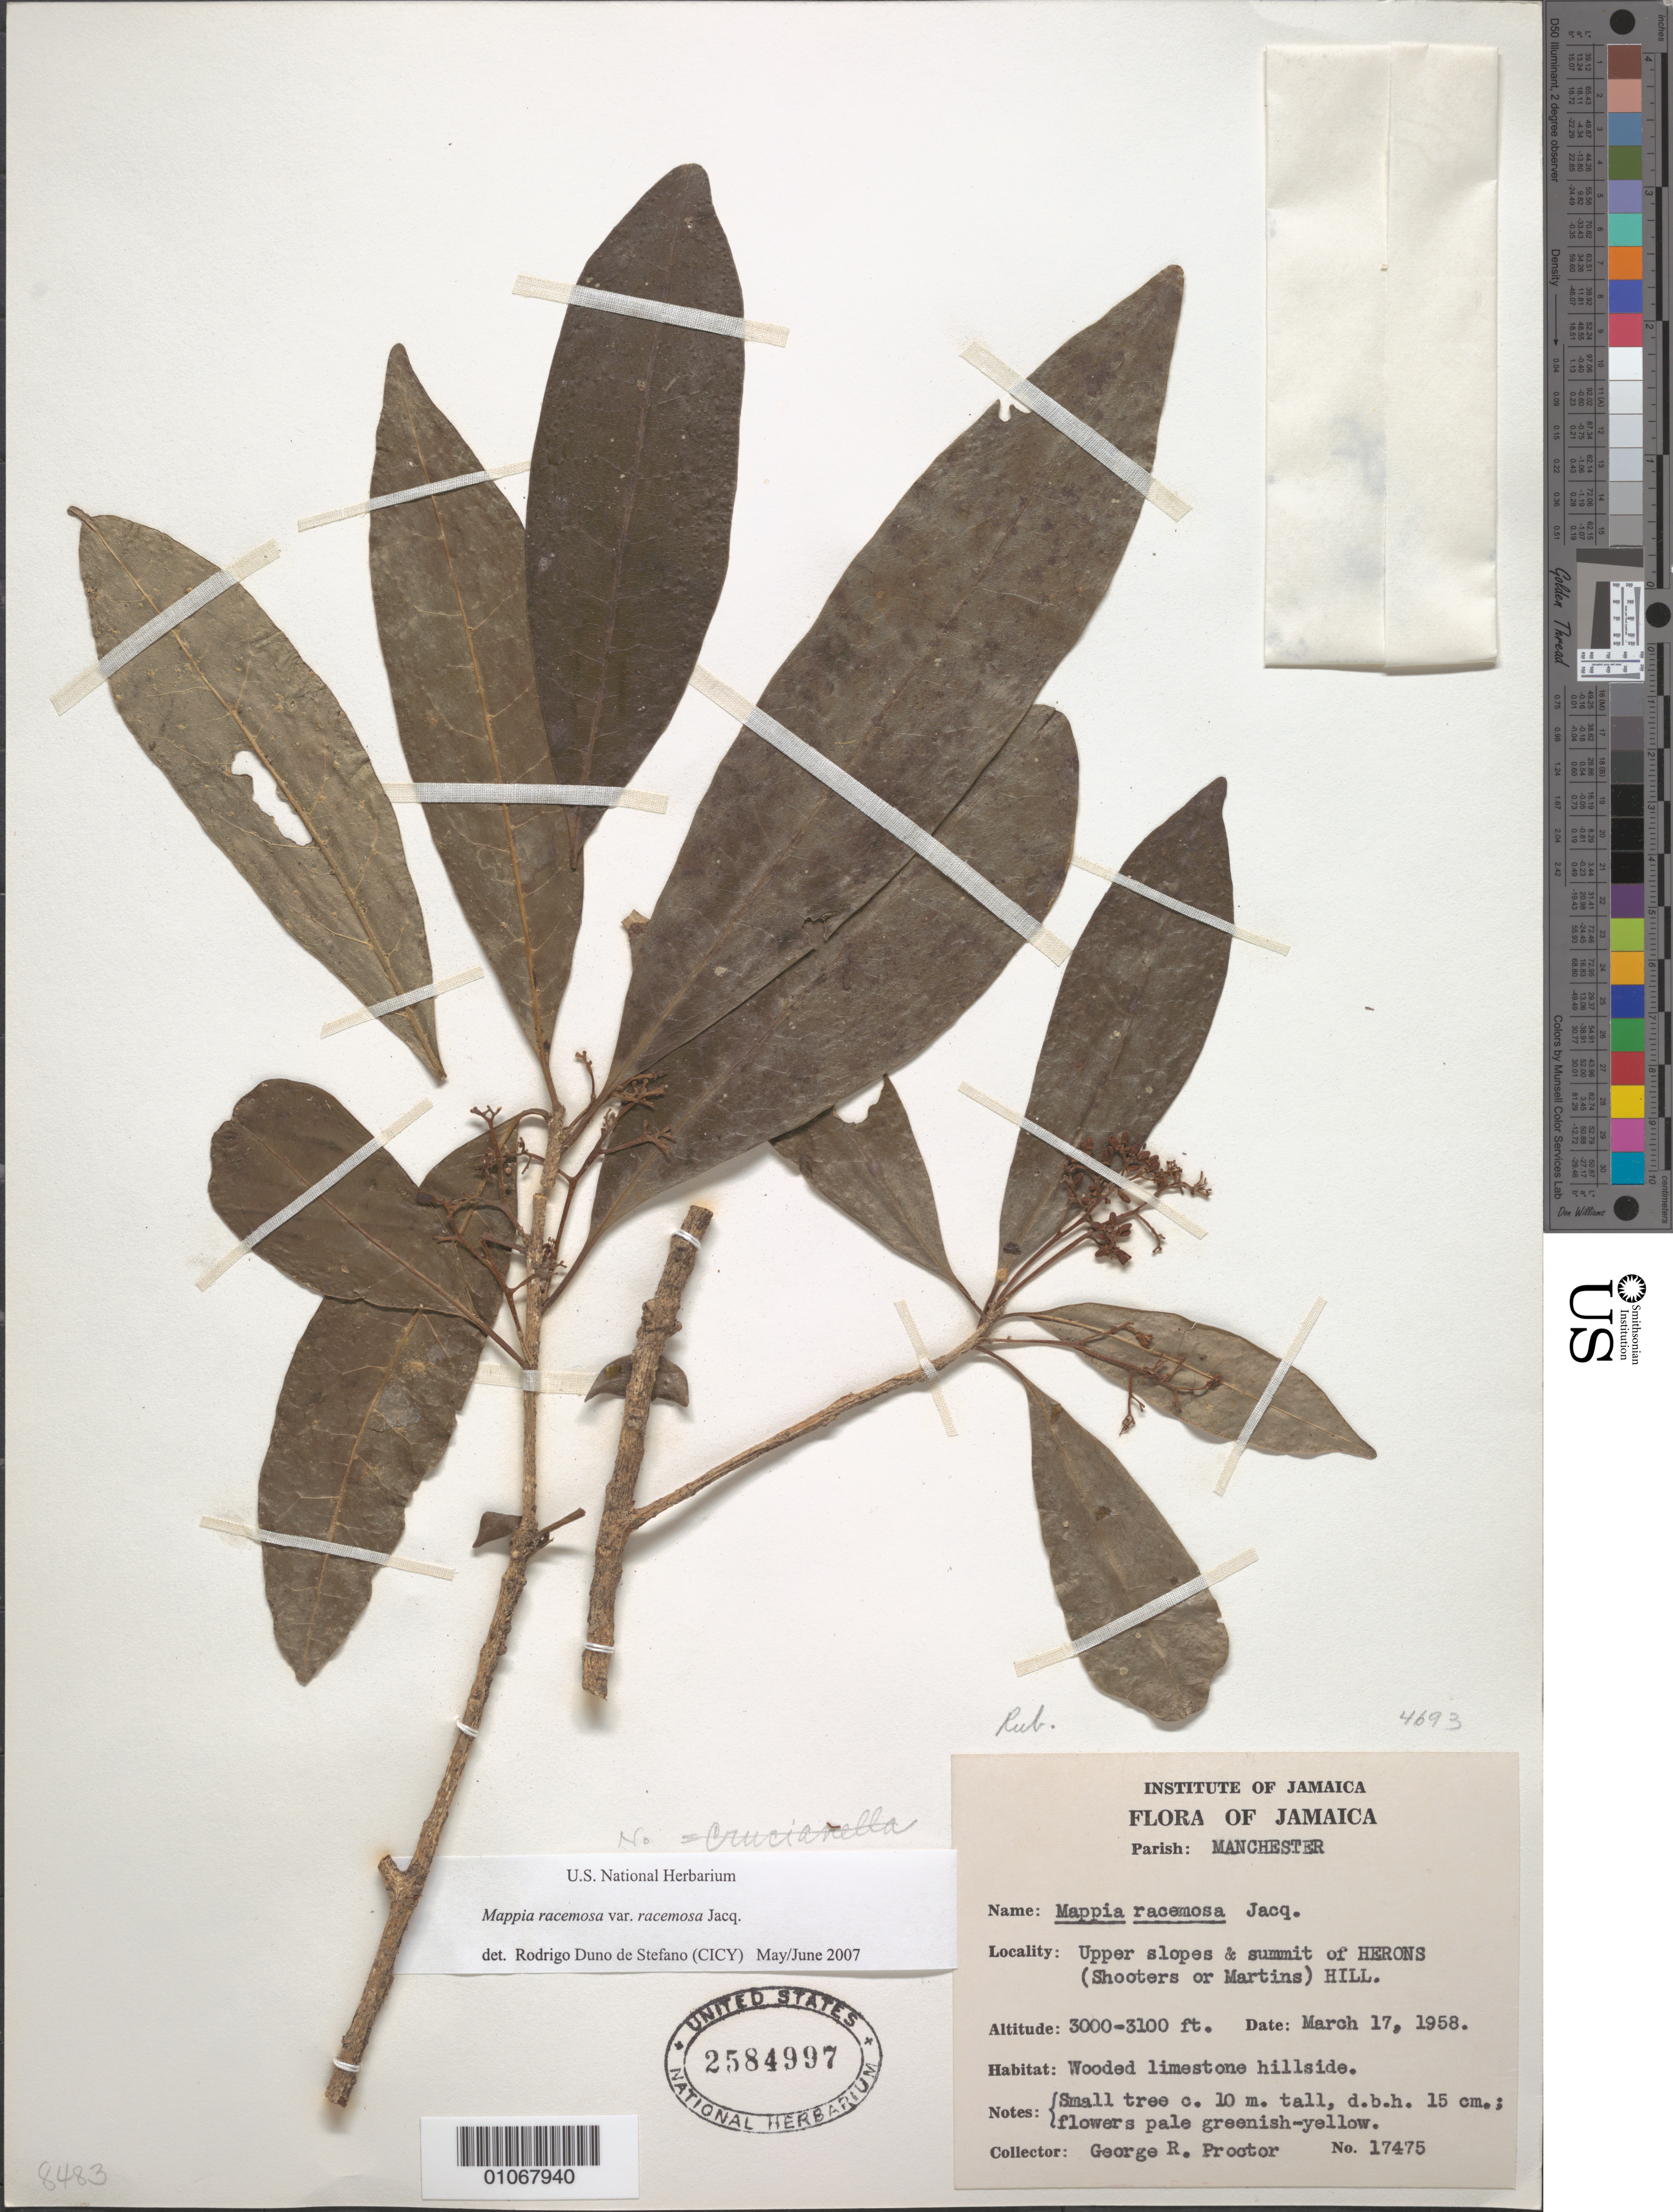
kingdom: Plantae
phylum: Tracheophyta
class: Magnoliopsida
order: Icacinales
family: Icacinaceae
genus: Mappia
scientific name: Mappia racemosa var. racemosa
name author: Jacq.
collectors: G. R. Proctor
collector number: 17475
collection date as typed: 17 Mar 1958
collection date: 1958-03-17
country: Jamaica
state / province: Manchester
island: Jamaica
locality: Upper slopes and summit of Herons (Shooters or Martins) Hill.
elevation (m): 914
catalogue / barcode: US 2584997